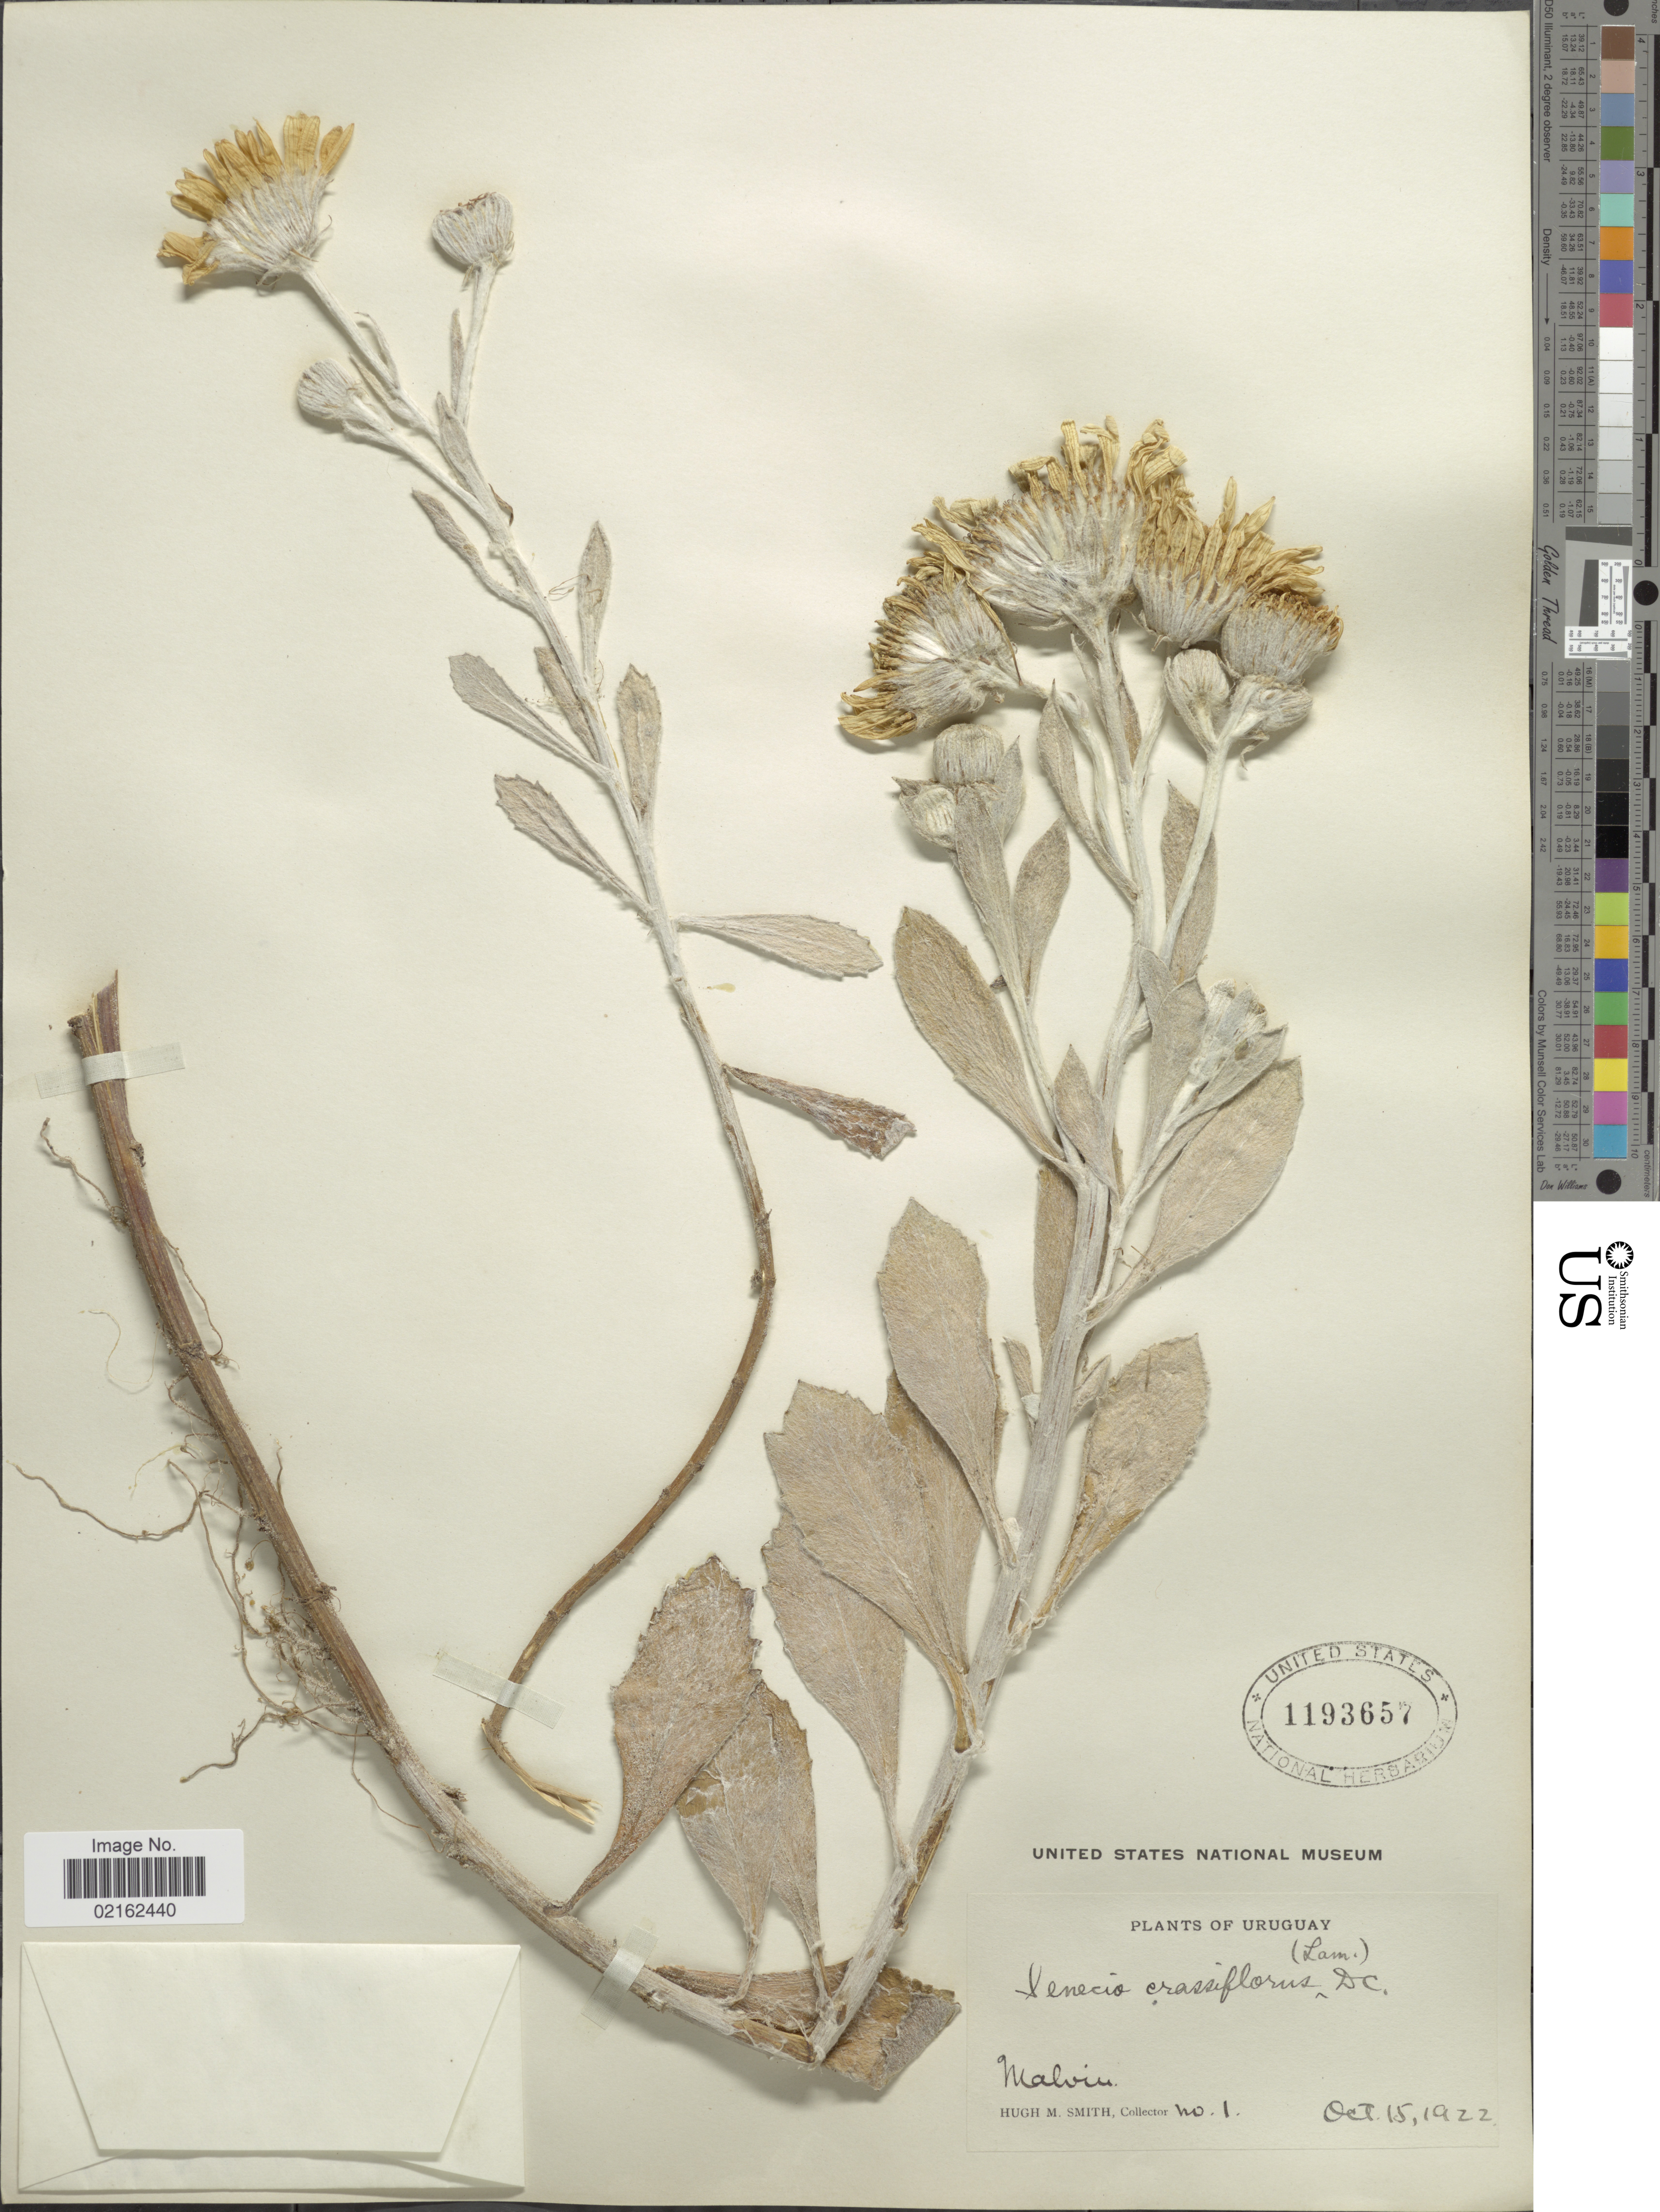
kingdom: Plantae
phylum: Tracheophyta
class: Magnoliopsida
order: Asterales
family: Asteraceae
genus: Senecio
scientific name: Senecio crassiflorus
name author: (Poir.) DC.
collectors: H. M. Smith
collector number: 1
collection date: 1922-10-15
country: Uruguay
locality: Malvin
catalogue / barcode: US 1193657